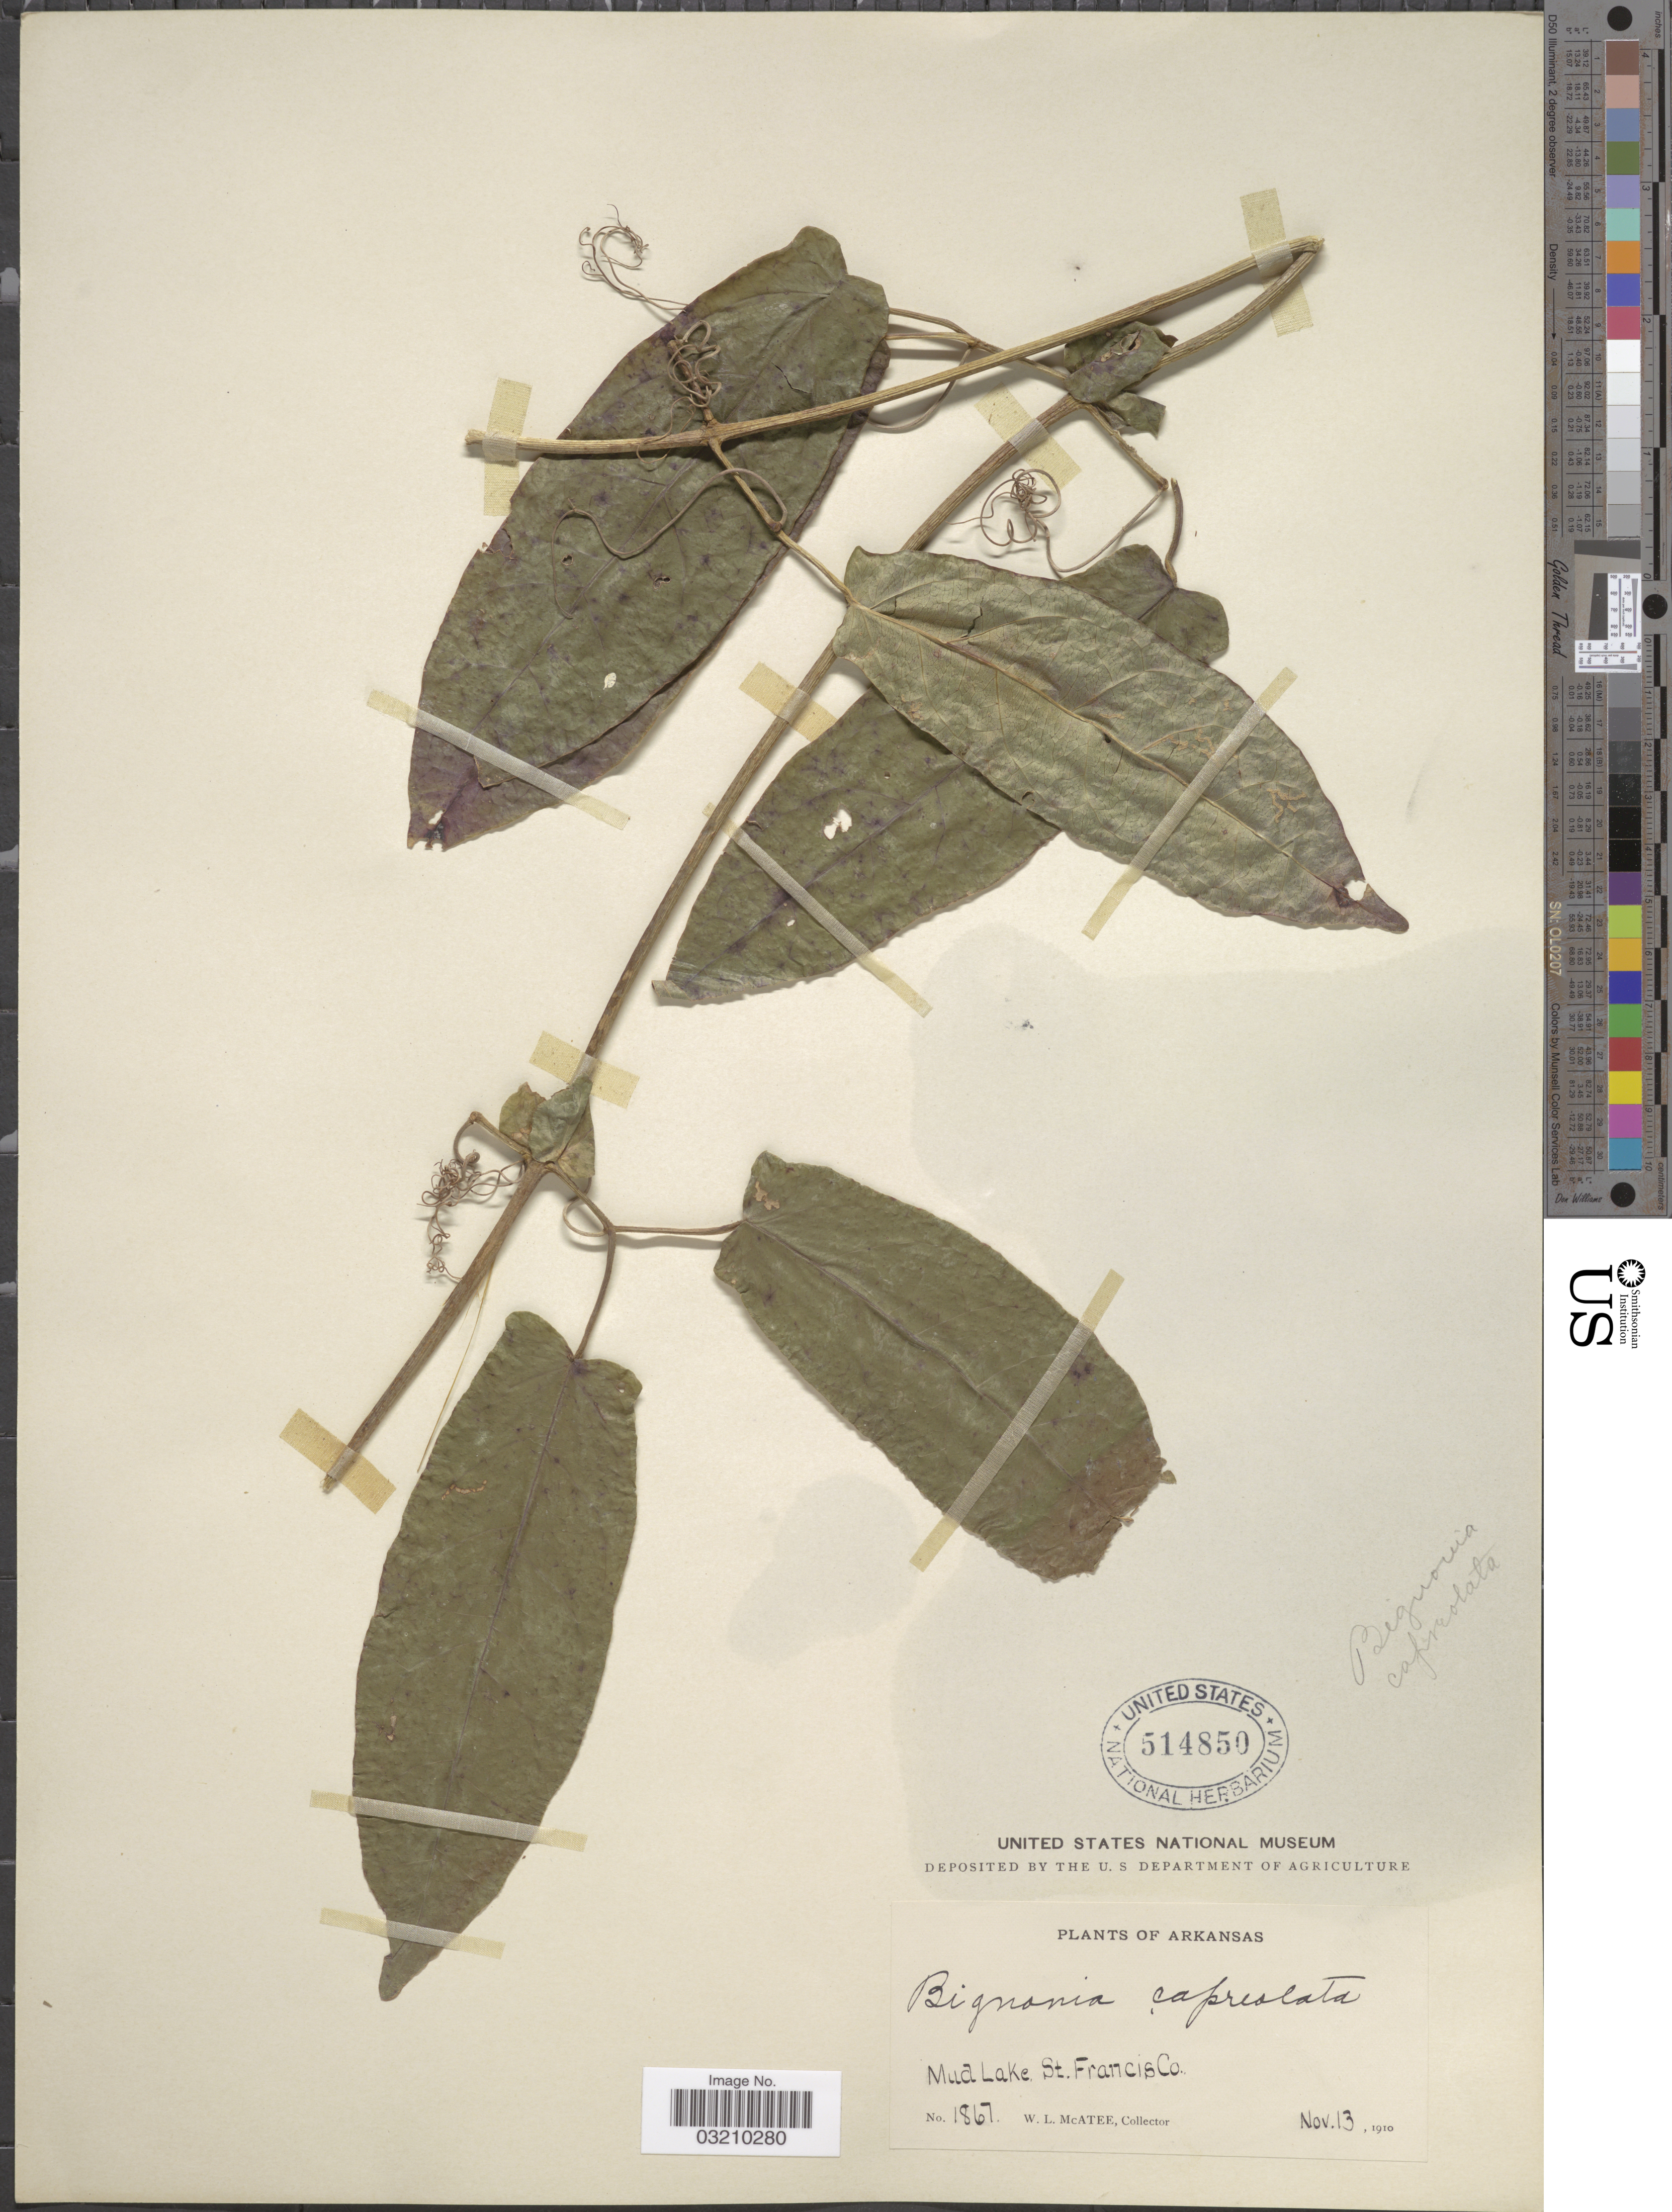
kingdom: Plantae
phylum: Tracheophyta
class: Magnoliopsida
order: Lamiales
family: Bignoniaceae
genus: Bignonia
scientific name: Bignonia capreolata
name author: L.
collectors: W. McAtee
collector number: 1867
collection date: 1910-11-13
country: United States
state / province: Arkansas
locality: Mua Lake. St. Francis Co.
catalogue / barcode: US 514850